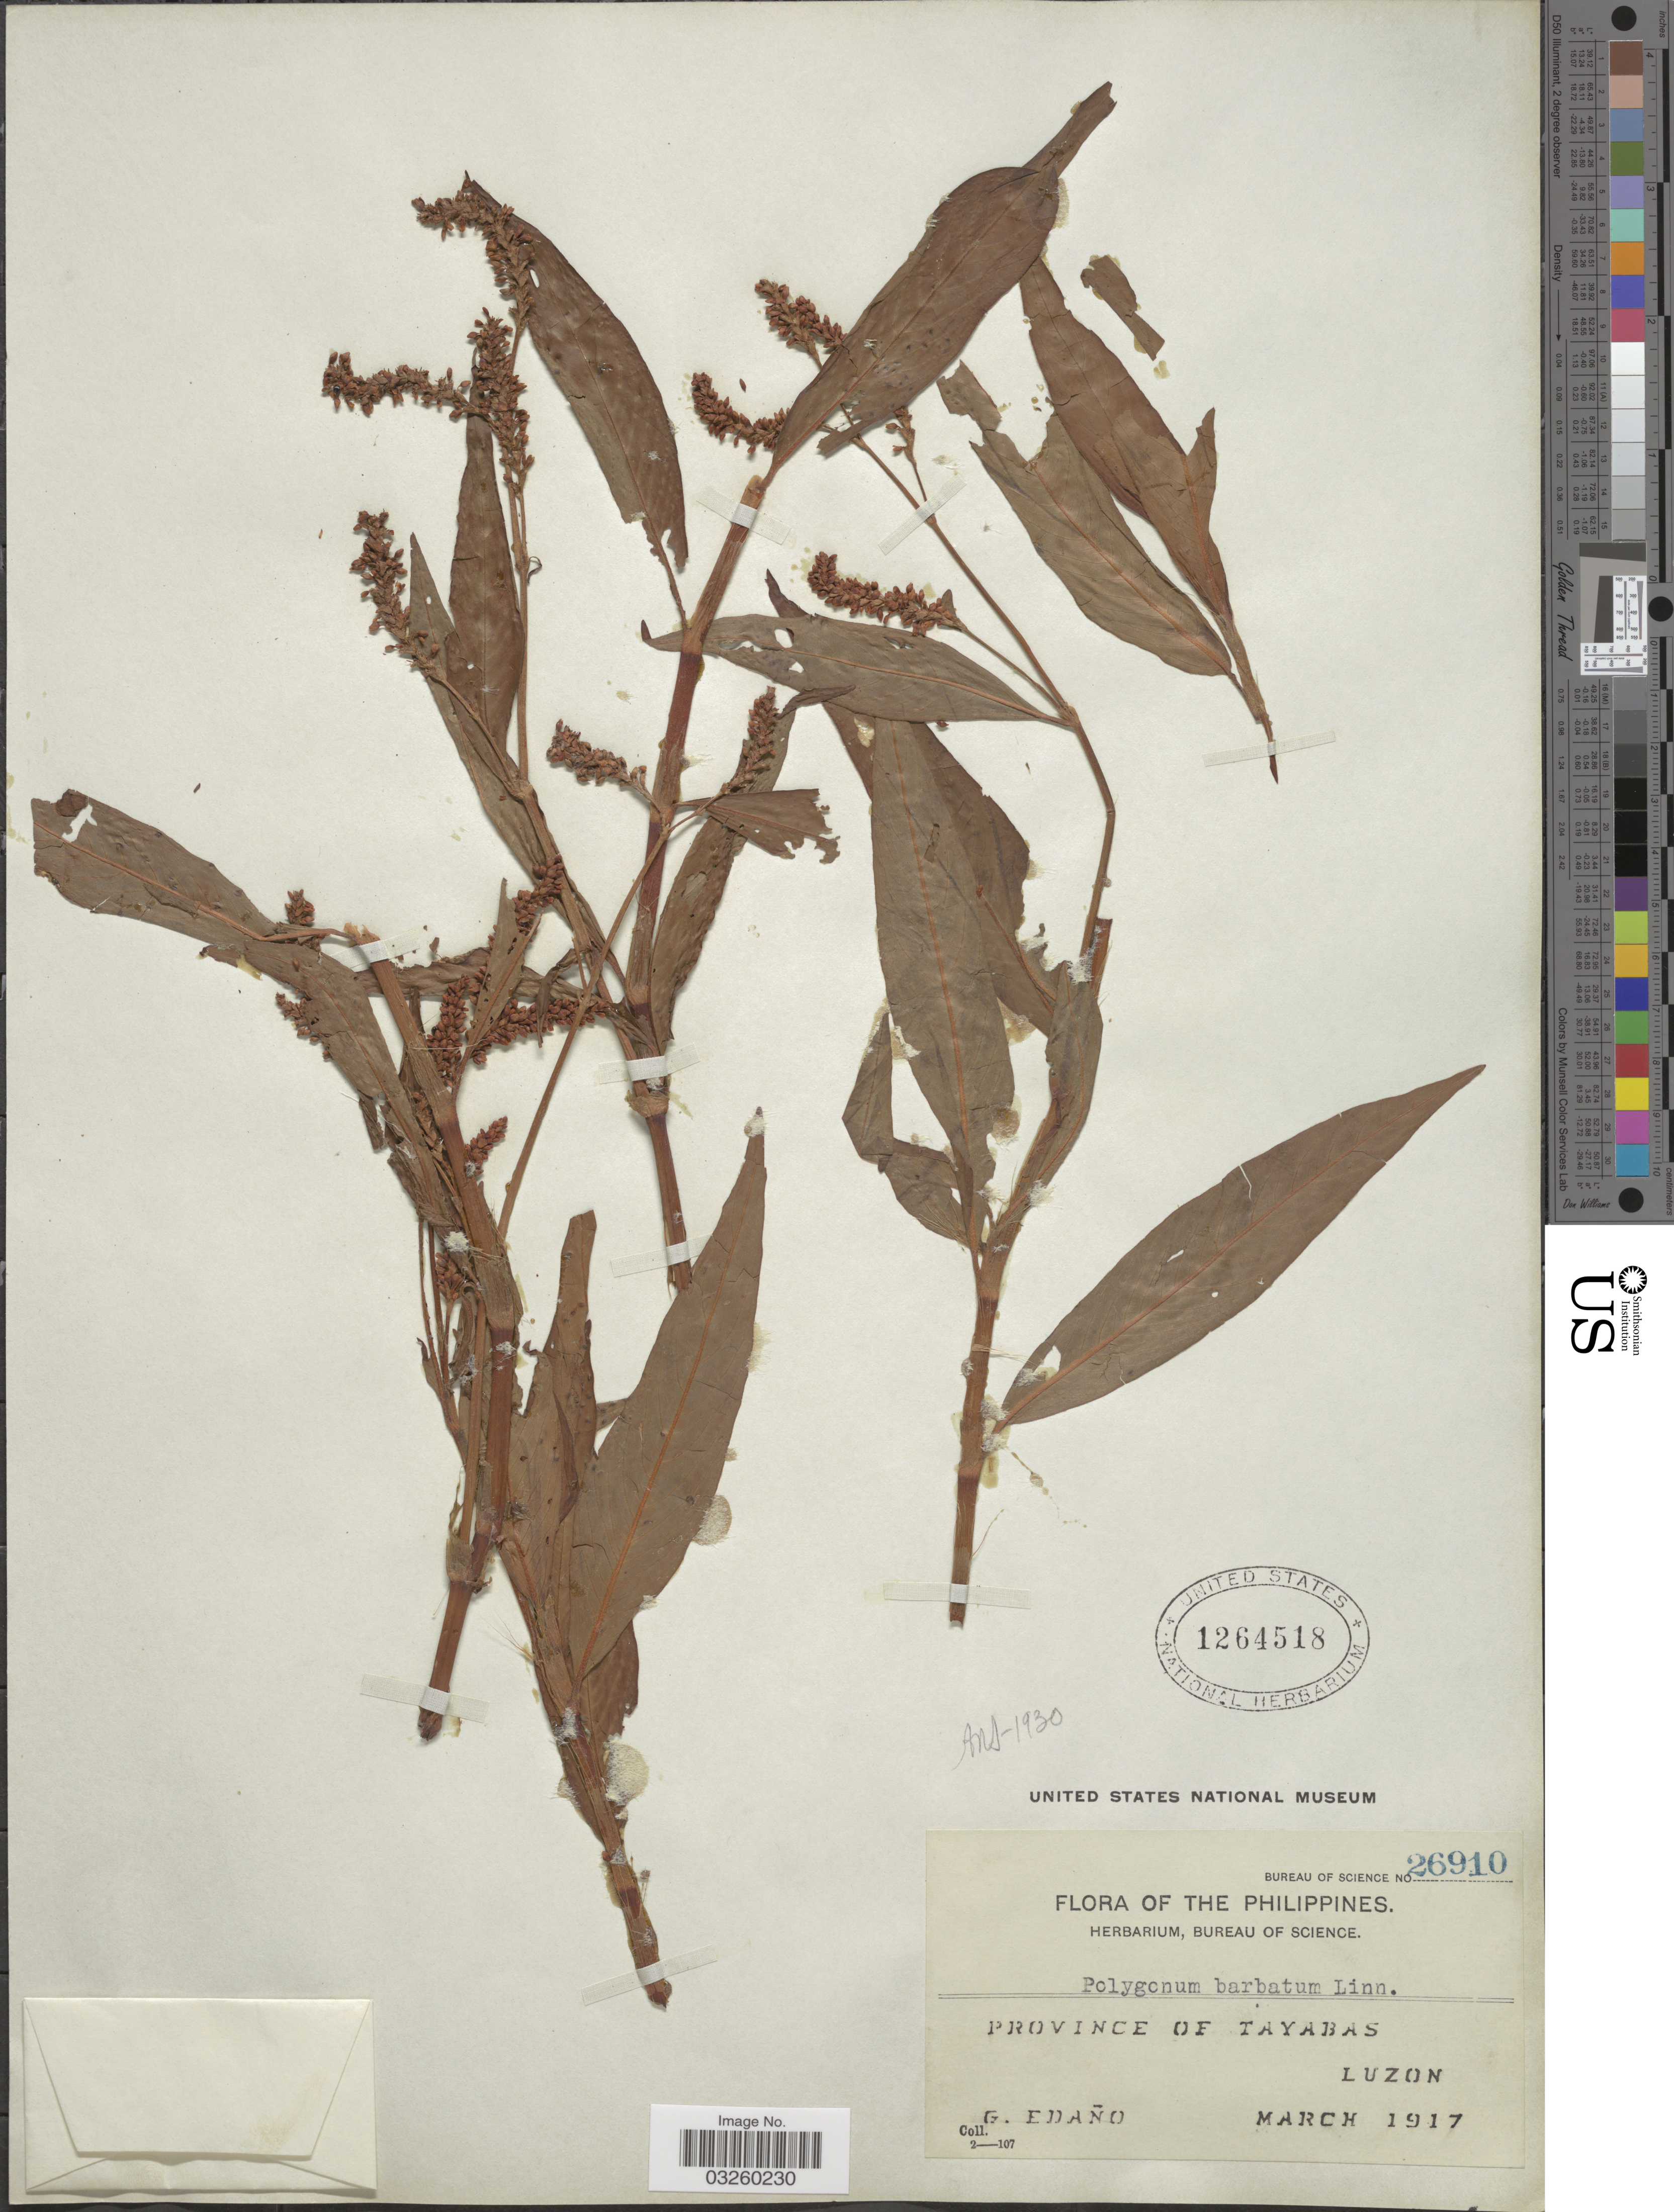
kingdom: Plantae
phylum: Tracheophyta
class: Magnoliopsida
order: Caryophyllales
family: Polygonaceae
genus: Polygonum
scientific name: Polygonum barbatum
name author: L.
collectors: G. Edaño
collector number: Bureau of Science 26910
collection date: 1917-03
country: Philippines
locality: Province of Tayabas. Luzon.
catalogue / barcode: US 1264518